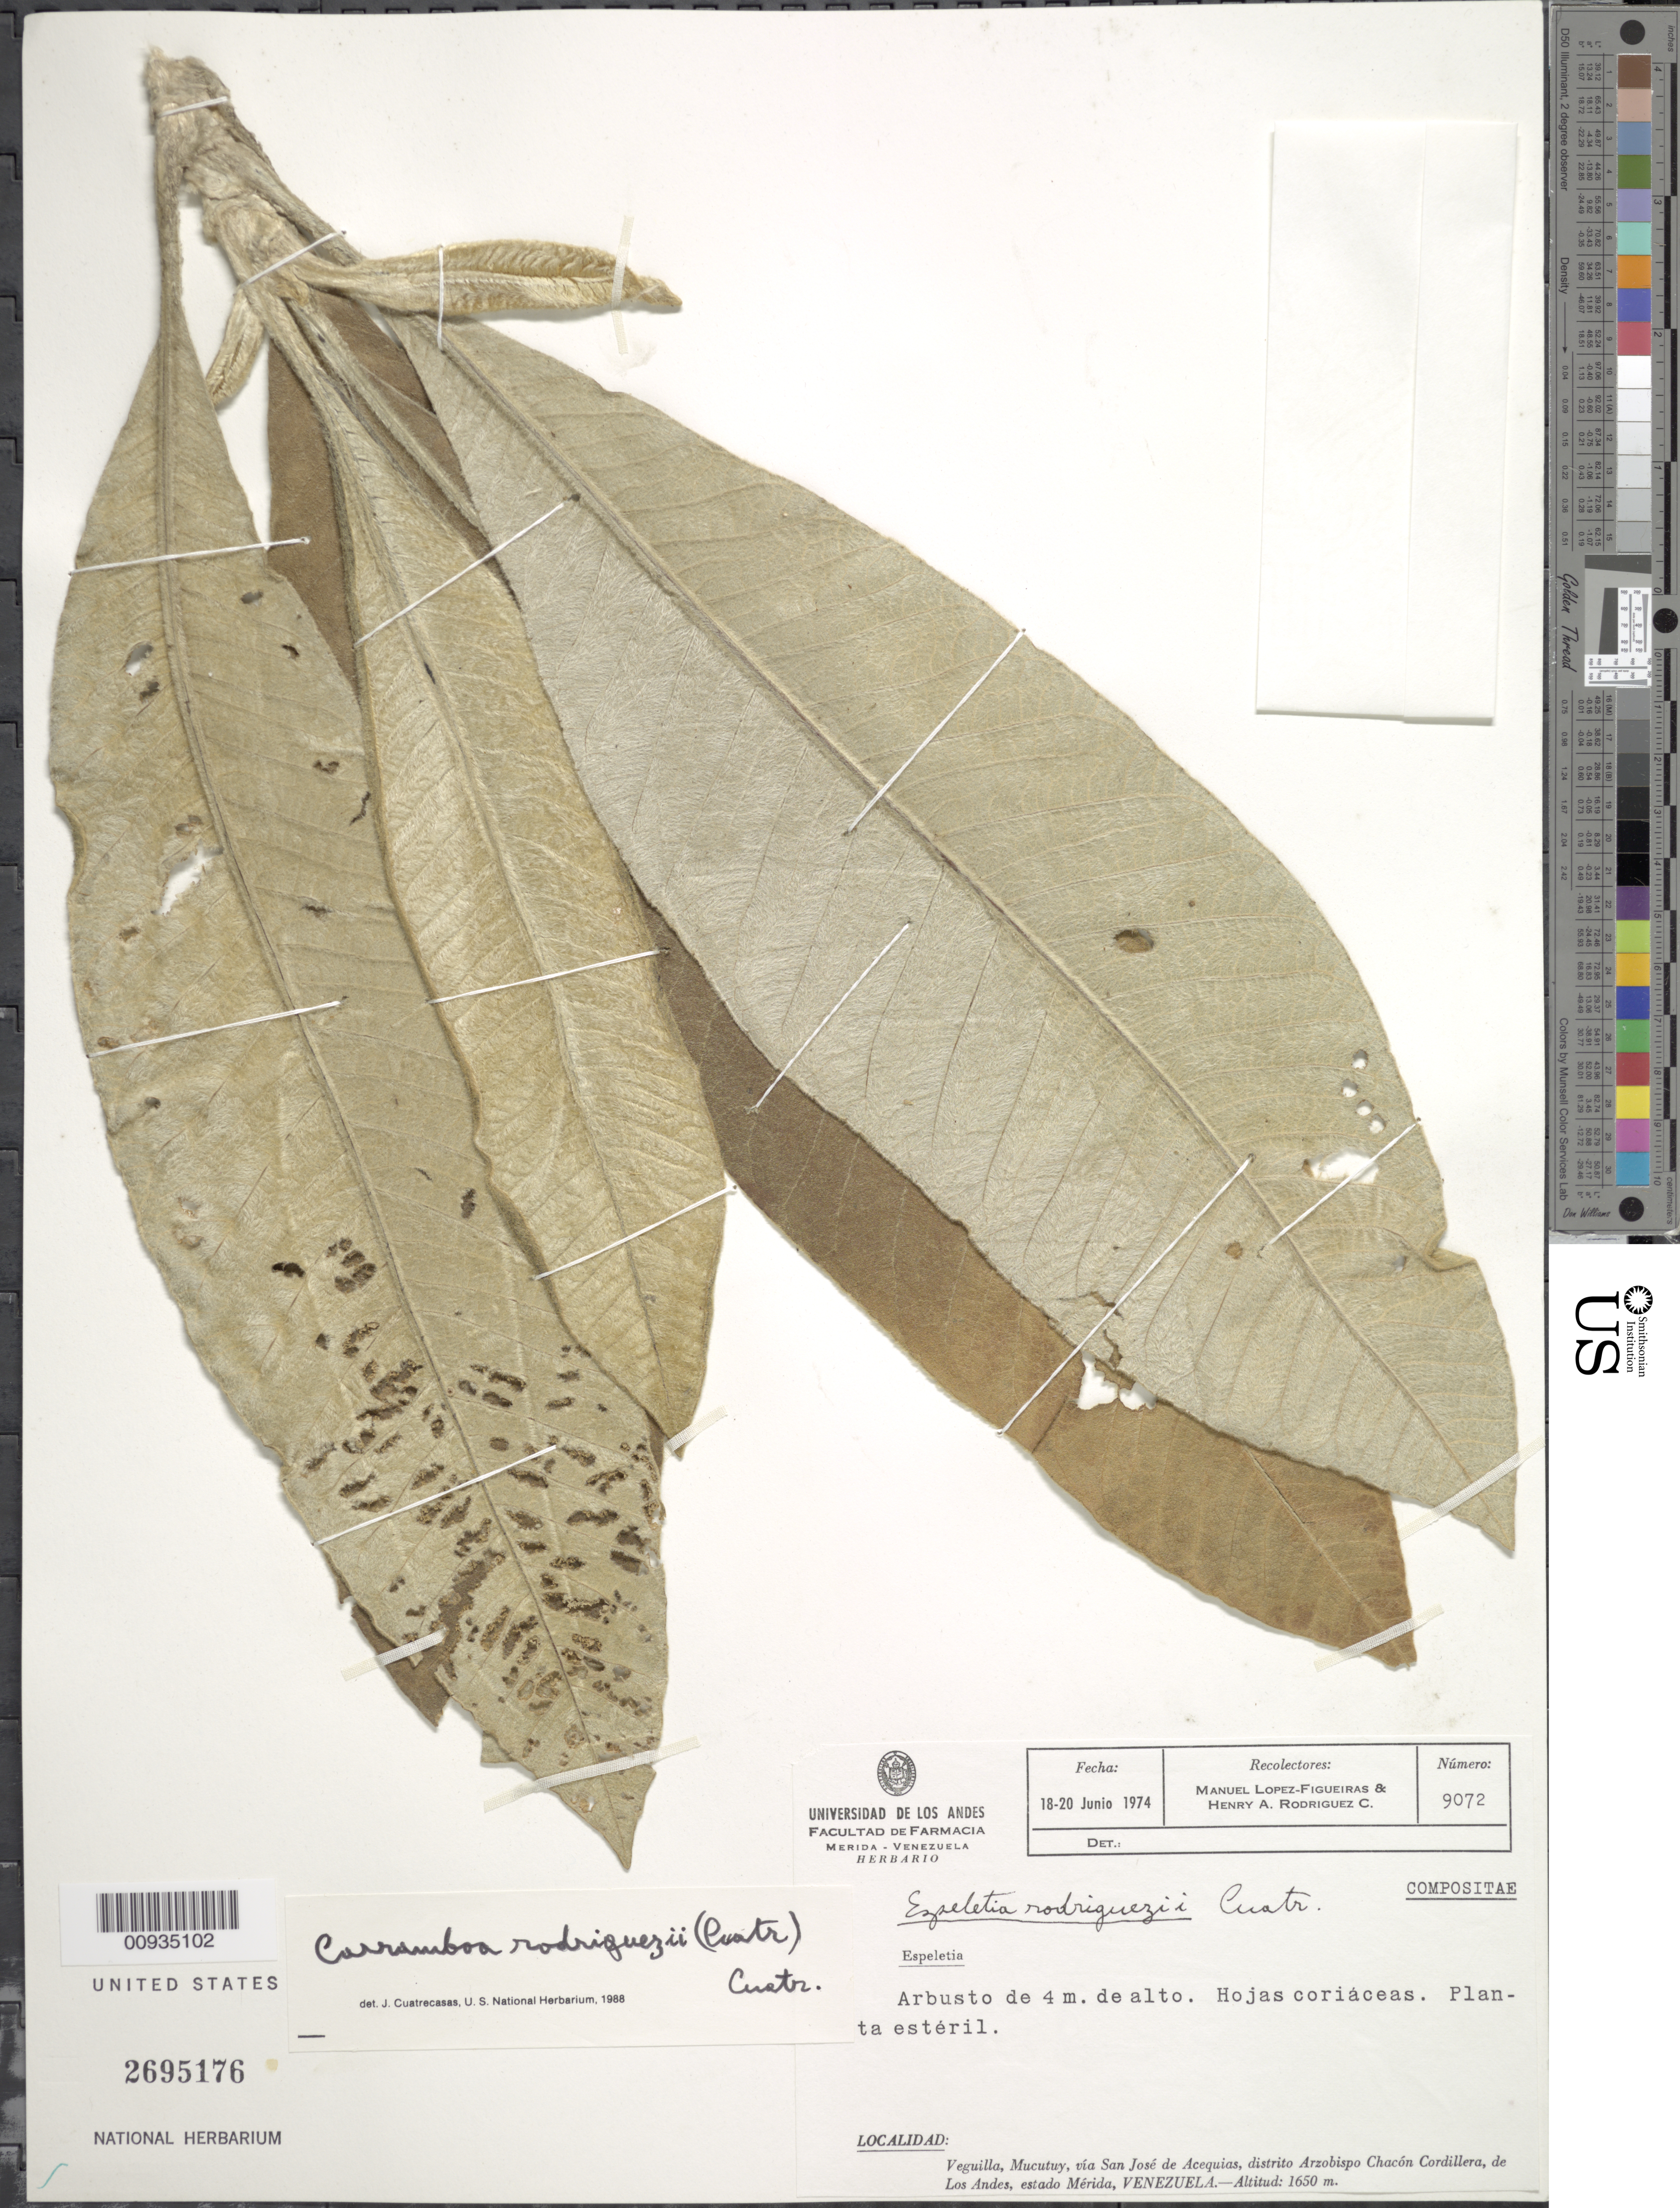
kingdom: Plantae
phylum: Tracheophyta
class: Magnoliopsida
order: Asterales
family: Asteraceae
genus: Carramboa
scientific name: Carramboa rodriguezii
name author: (Cuatrec.) Cuatrec.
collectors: M. López Figueiras & H. Rodriguez-Carrasquero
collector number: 9072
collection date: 1974-06-18/1974-06-20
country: Venezuela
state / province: Mérida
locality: Veguilla, Mucutuy, via San Jose de Acequias, distrito Arzobispo Chacon Cordillera, de Los Andes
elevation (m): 1650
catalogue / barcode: US 2695176